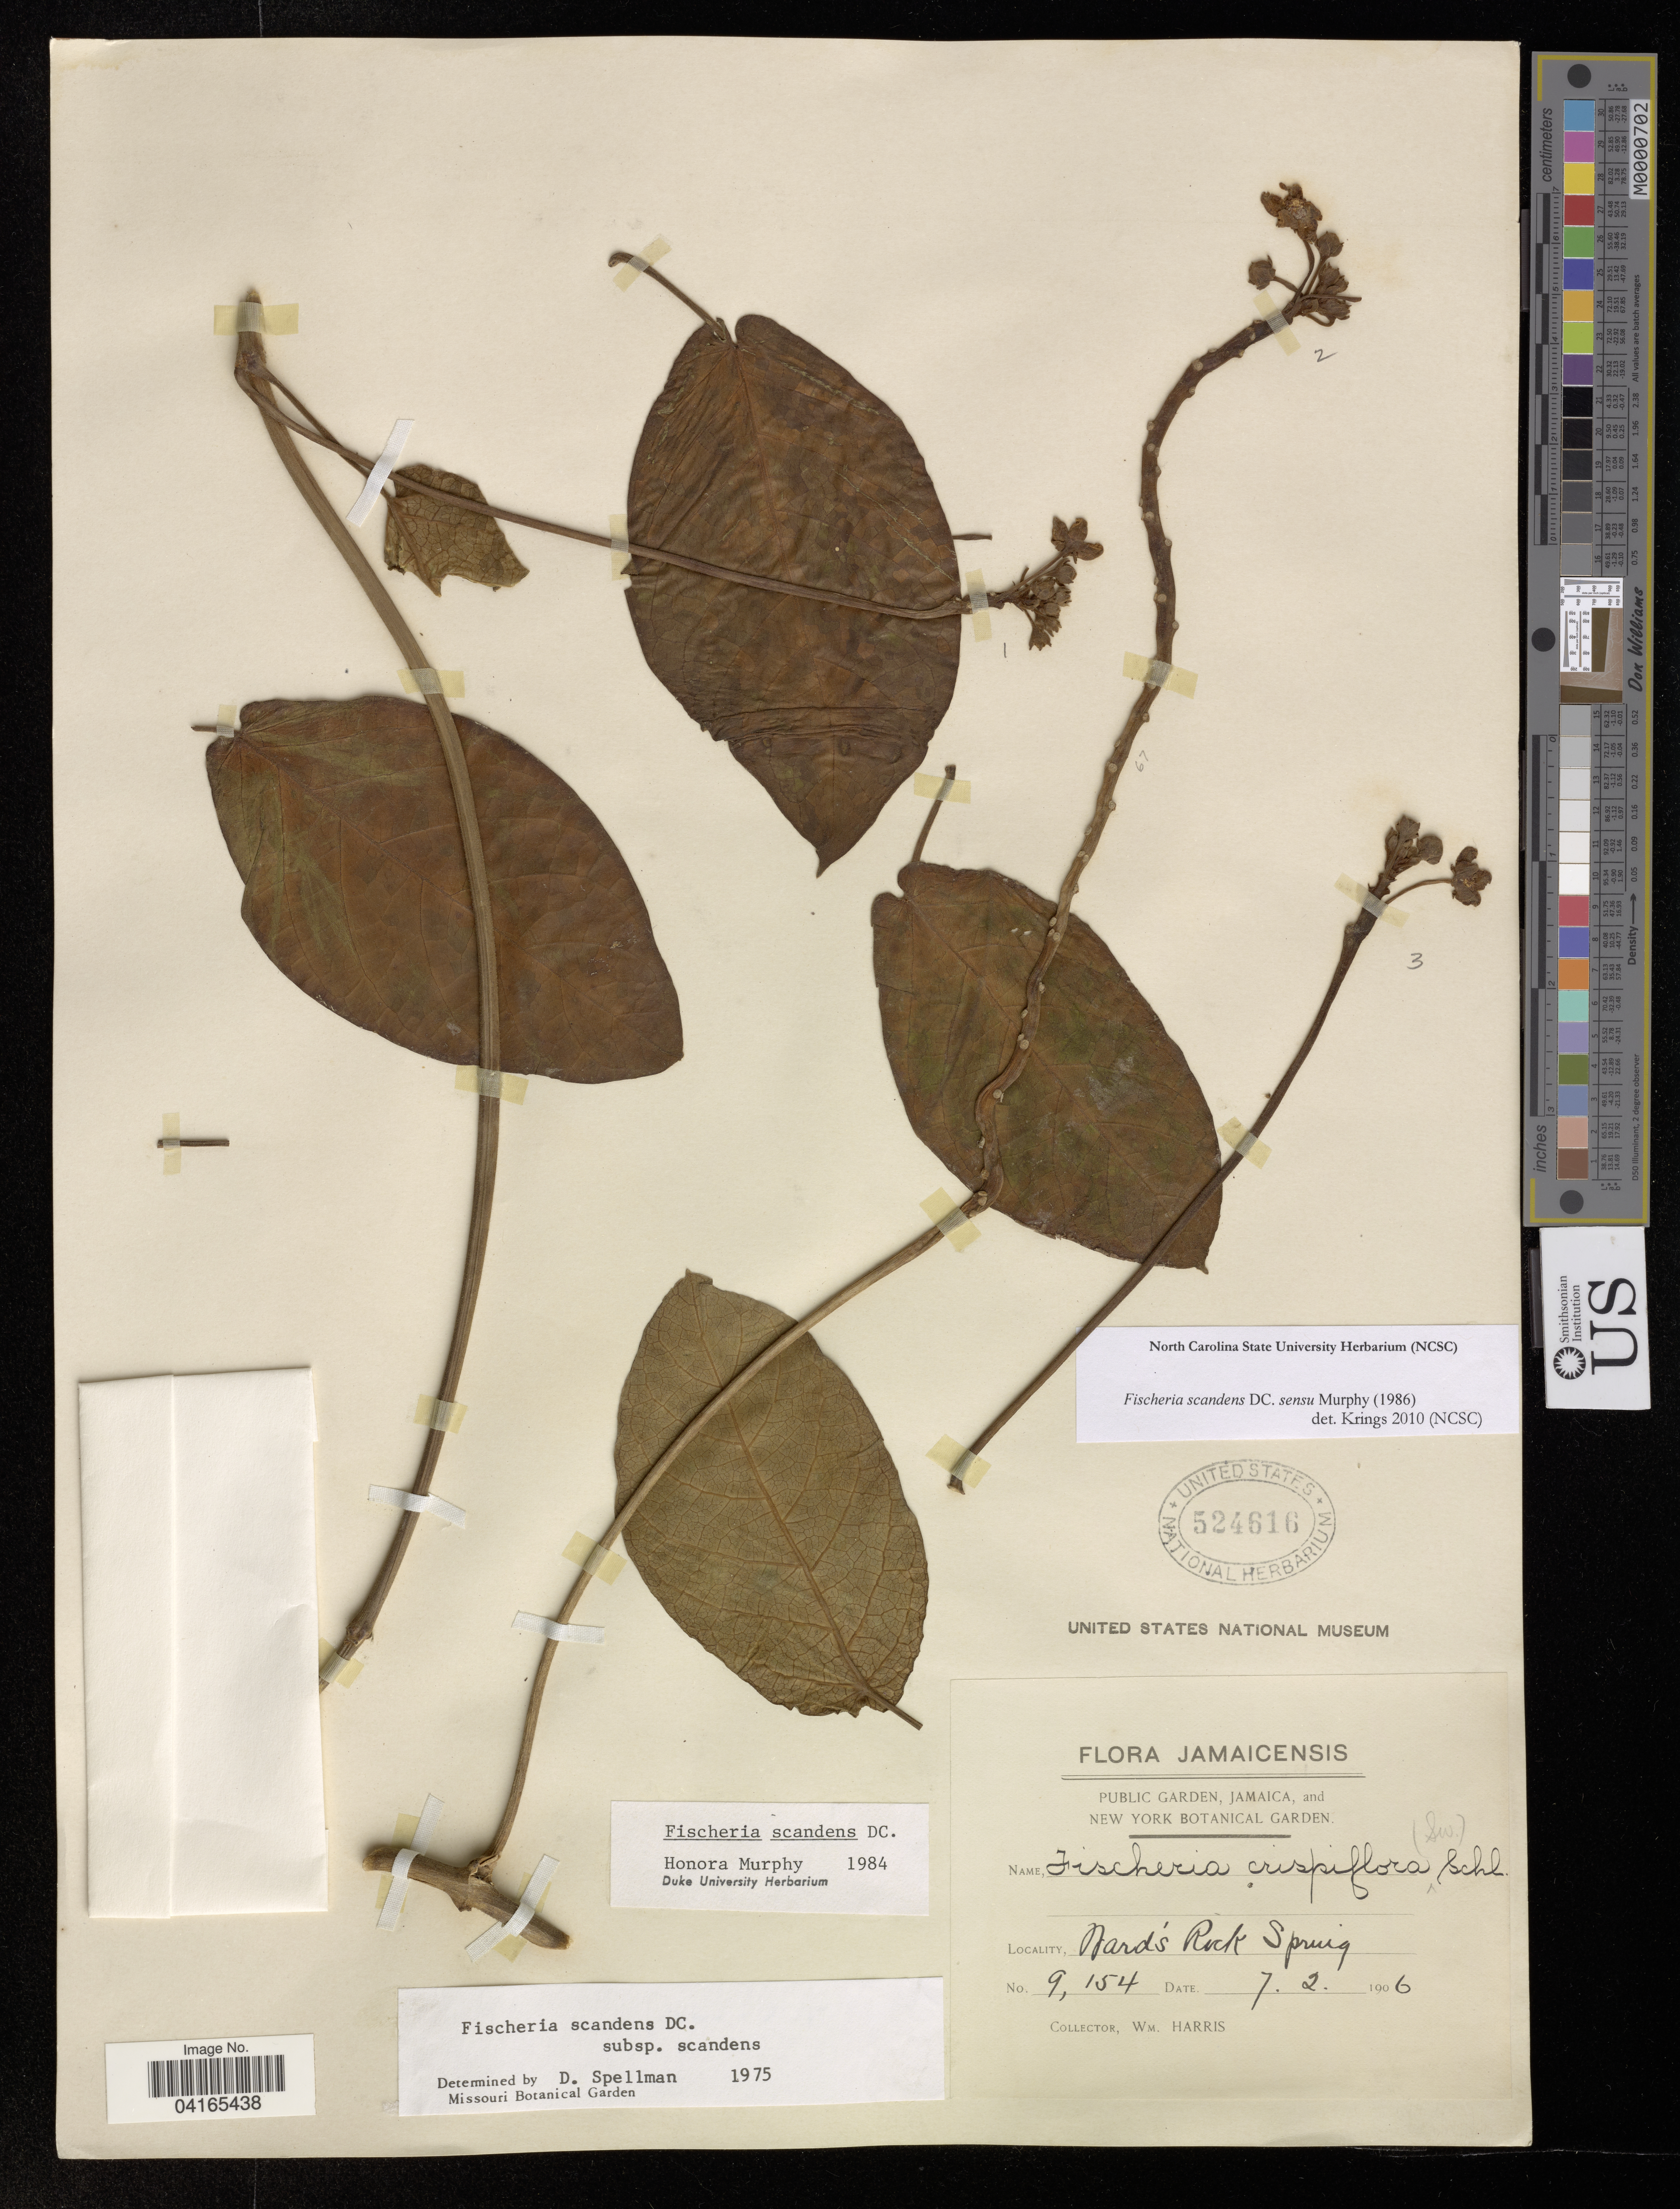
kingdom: Plantae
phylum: Tracheophyta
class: Magnoliopsida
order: Gentianales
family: Apocynaceae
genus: Fischeria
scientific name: Fischeria scandens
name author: DC.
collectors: W. H. Harris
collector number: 9, 154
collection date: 1906-02-07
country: Jamaica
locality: Nard's Rick Spring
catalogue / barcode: US 524616